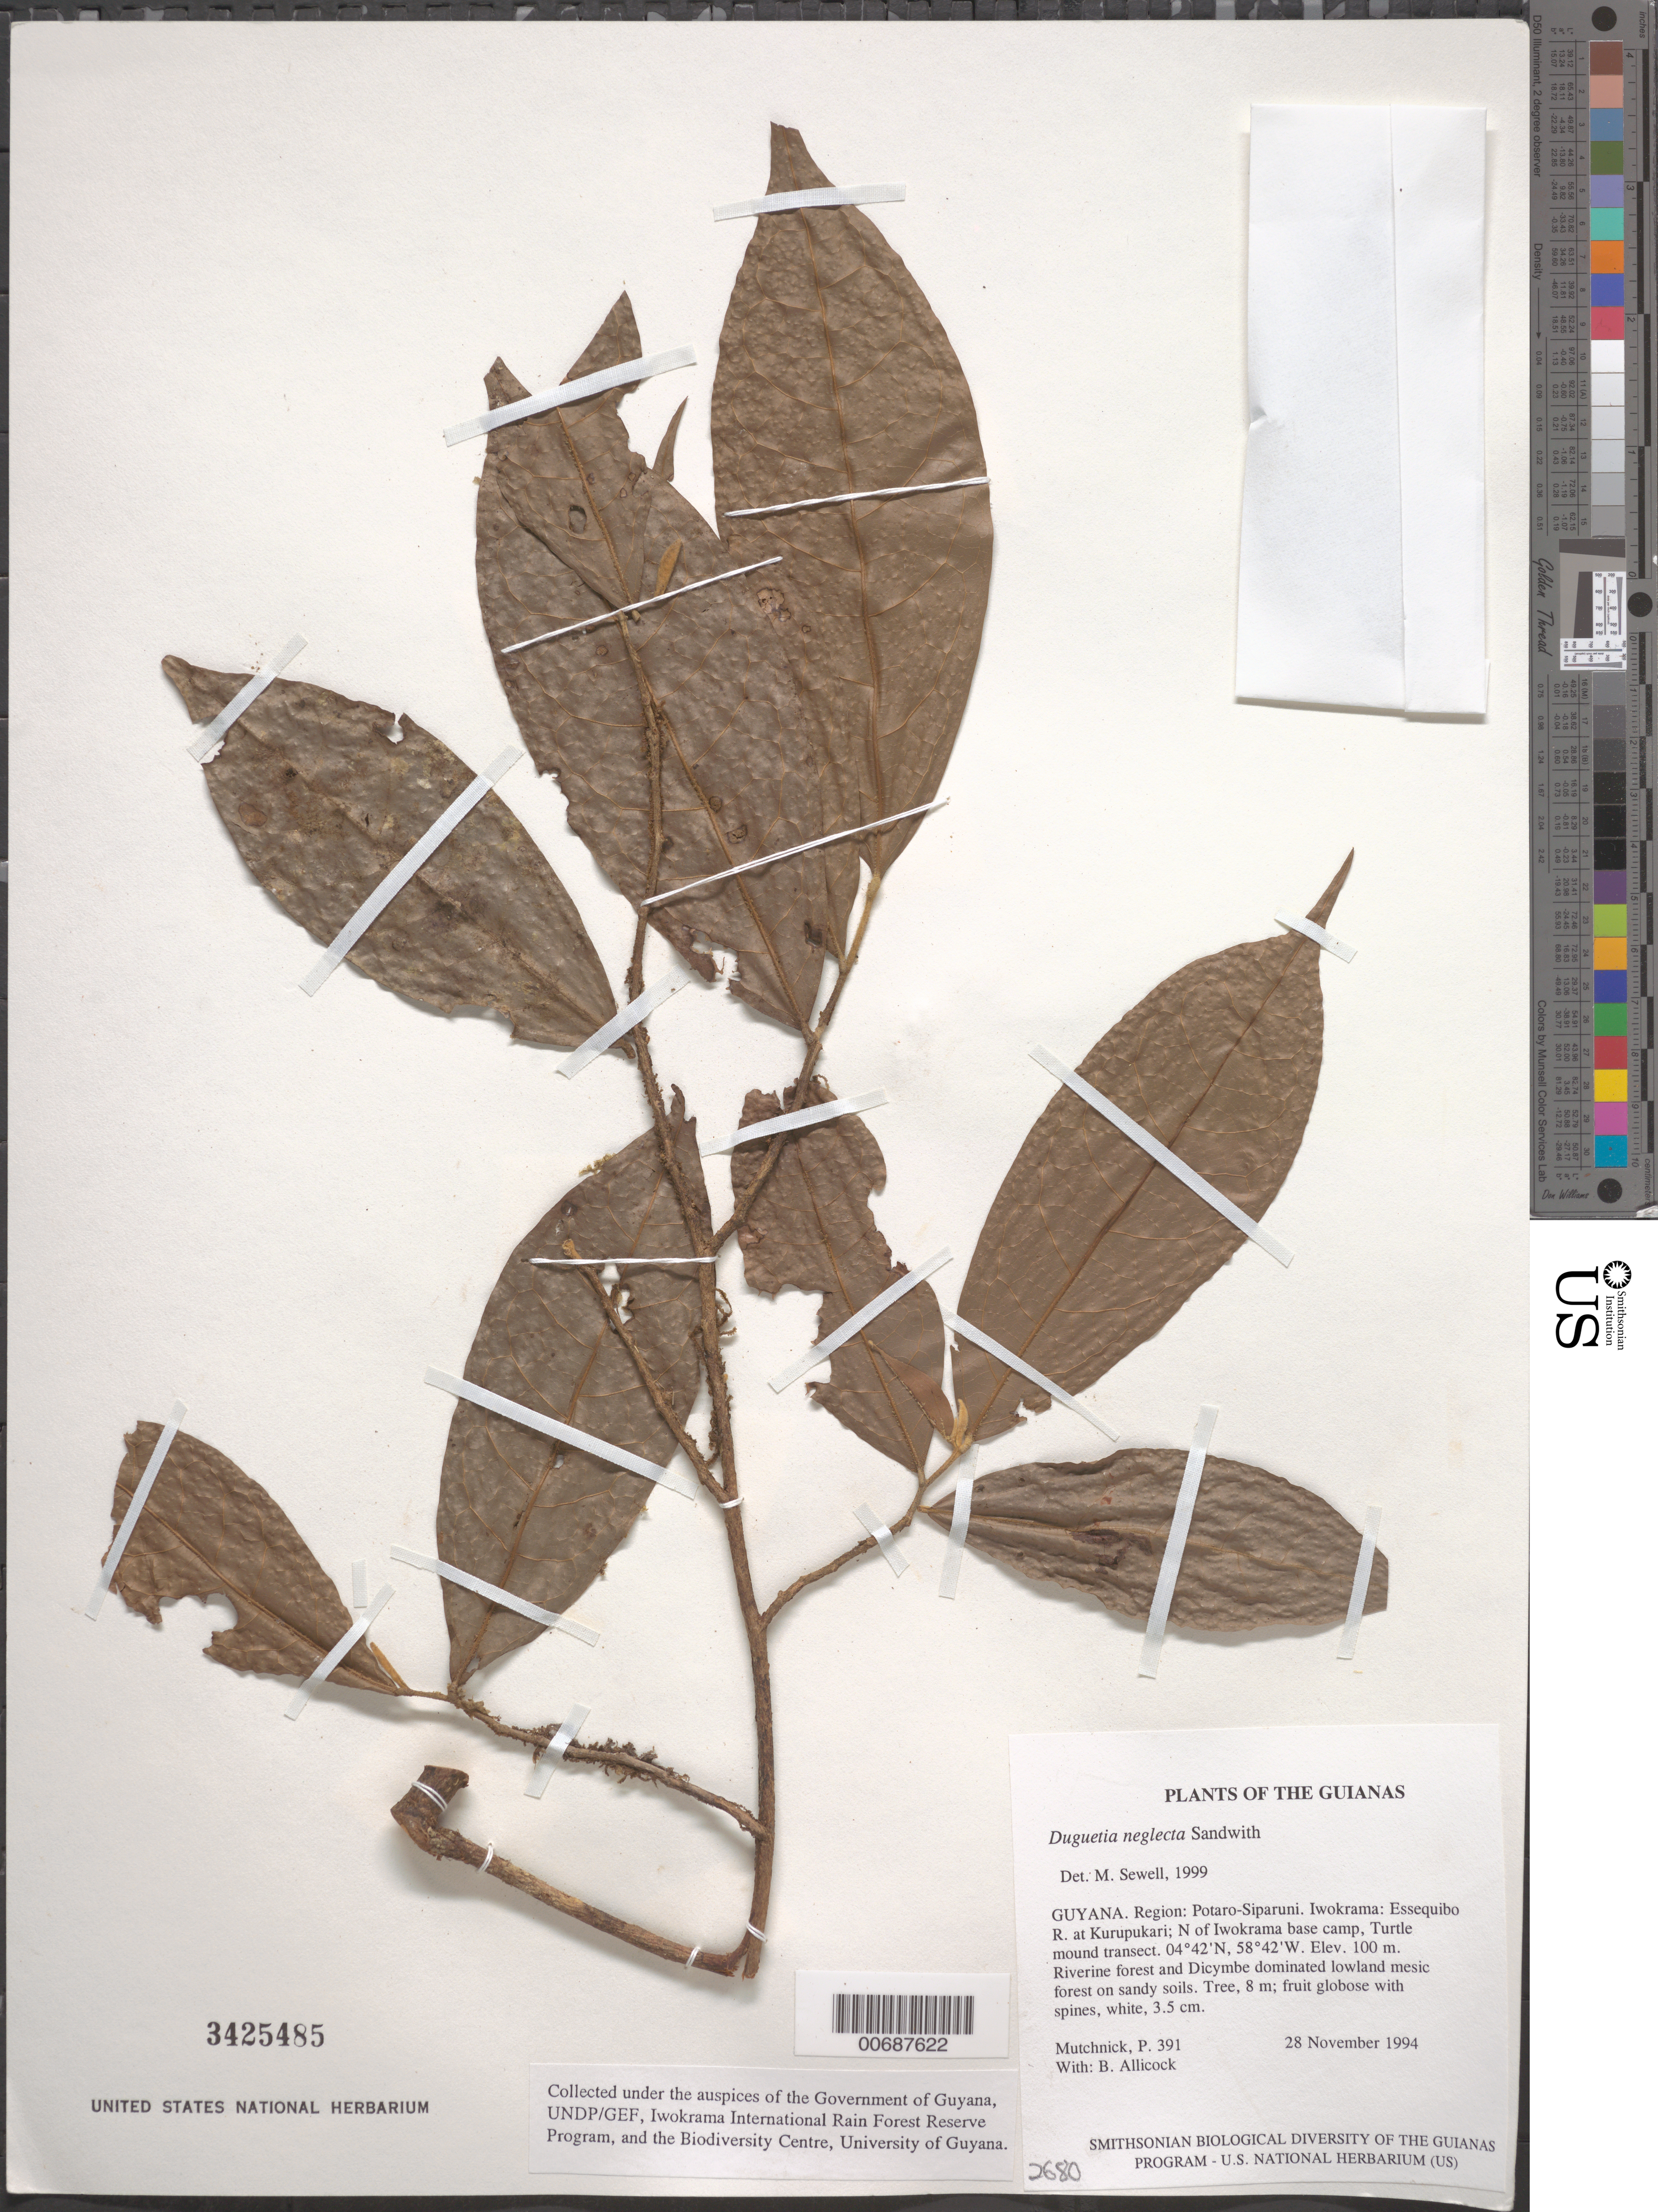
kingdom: Plantae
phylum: Tracheophyta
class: Magnoliopsida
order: Magnoliales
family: Annonaceae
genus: Duguetia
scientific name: Duguetia neglecta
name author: Sandwith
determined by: Sewell, M.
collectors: P. Mutchnick & B. Allicock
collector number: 391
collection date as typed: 28 November 1994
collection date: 1994-11-28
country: Guyana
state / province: Potaro-Siparuni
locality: Iwokrama: Essequibo R. at Kurupukari; N of Iwokrama base camp, Turtle mound transect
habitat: Riverine forest and Dicymbe dominated lowland mesic forest on sandy soils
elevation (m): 100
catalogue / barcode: US 3425485